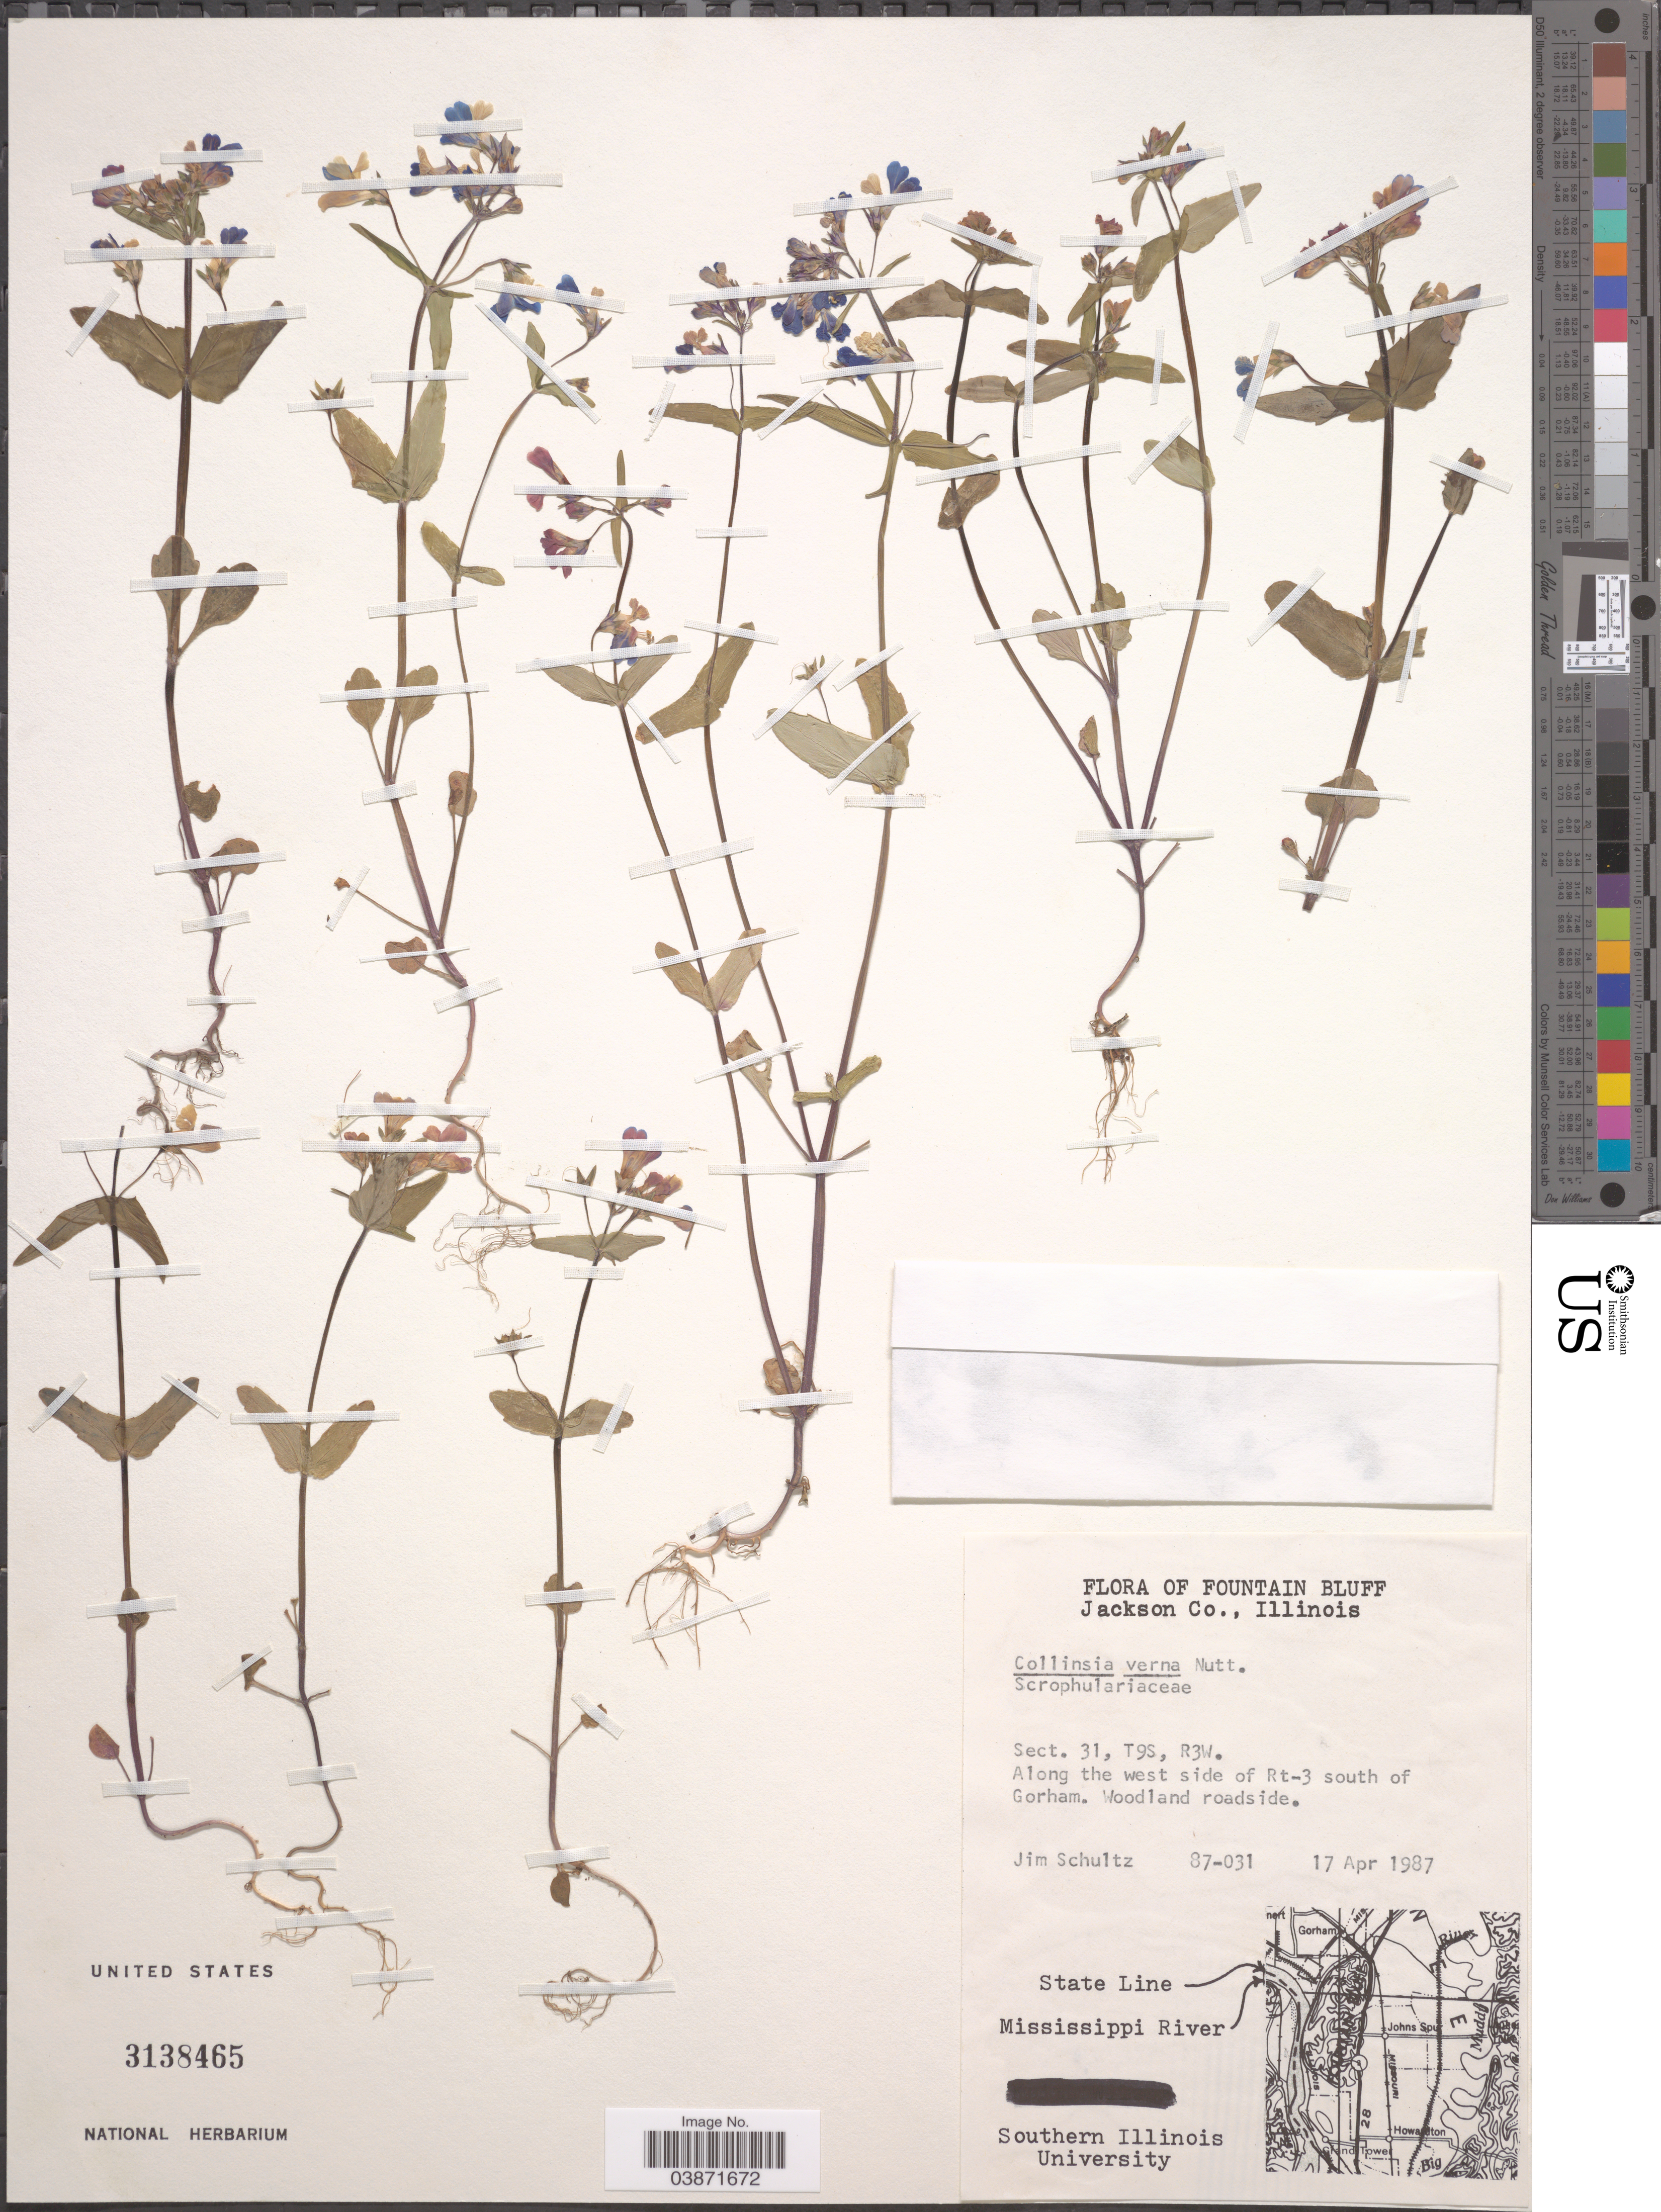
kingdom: Plantae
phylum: Tracheophyta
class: Magnoliopsida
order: Lamiales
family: Plantaginaceae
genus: Collinsia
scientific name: Collinsia verna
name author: Nutt.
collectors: J. Schultz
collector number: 87-031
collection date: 1987-04-17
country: United States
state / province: Illinois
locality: Fountain Bluff. Jackson Co. Sect. 31, T9S, R3W. Along the west side of Rt-3 south of Gorham.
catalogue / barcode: US 3138465